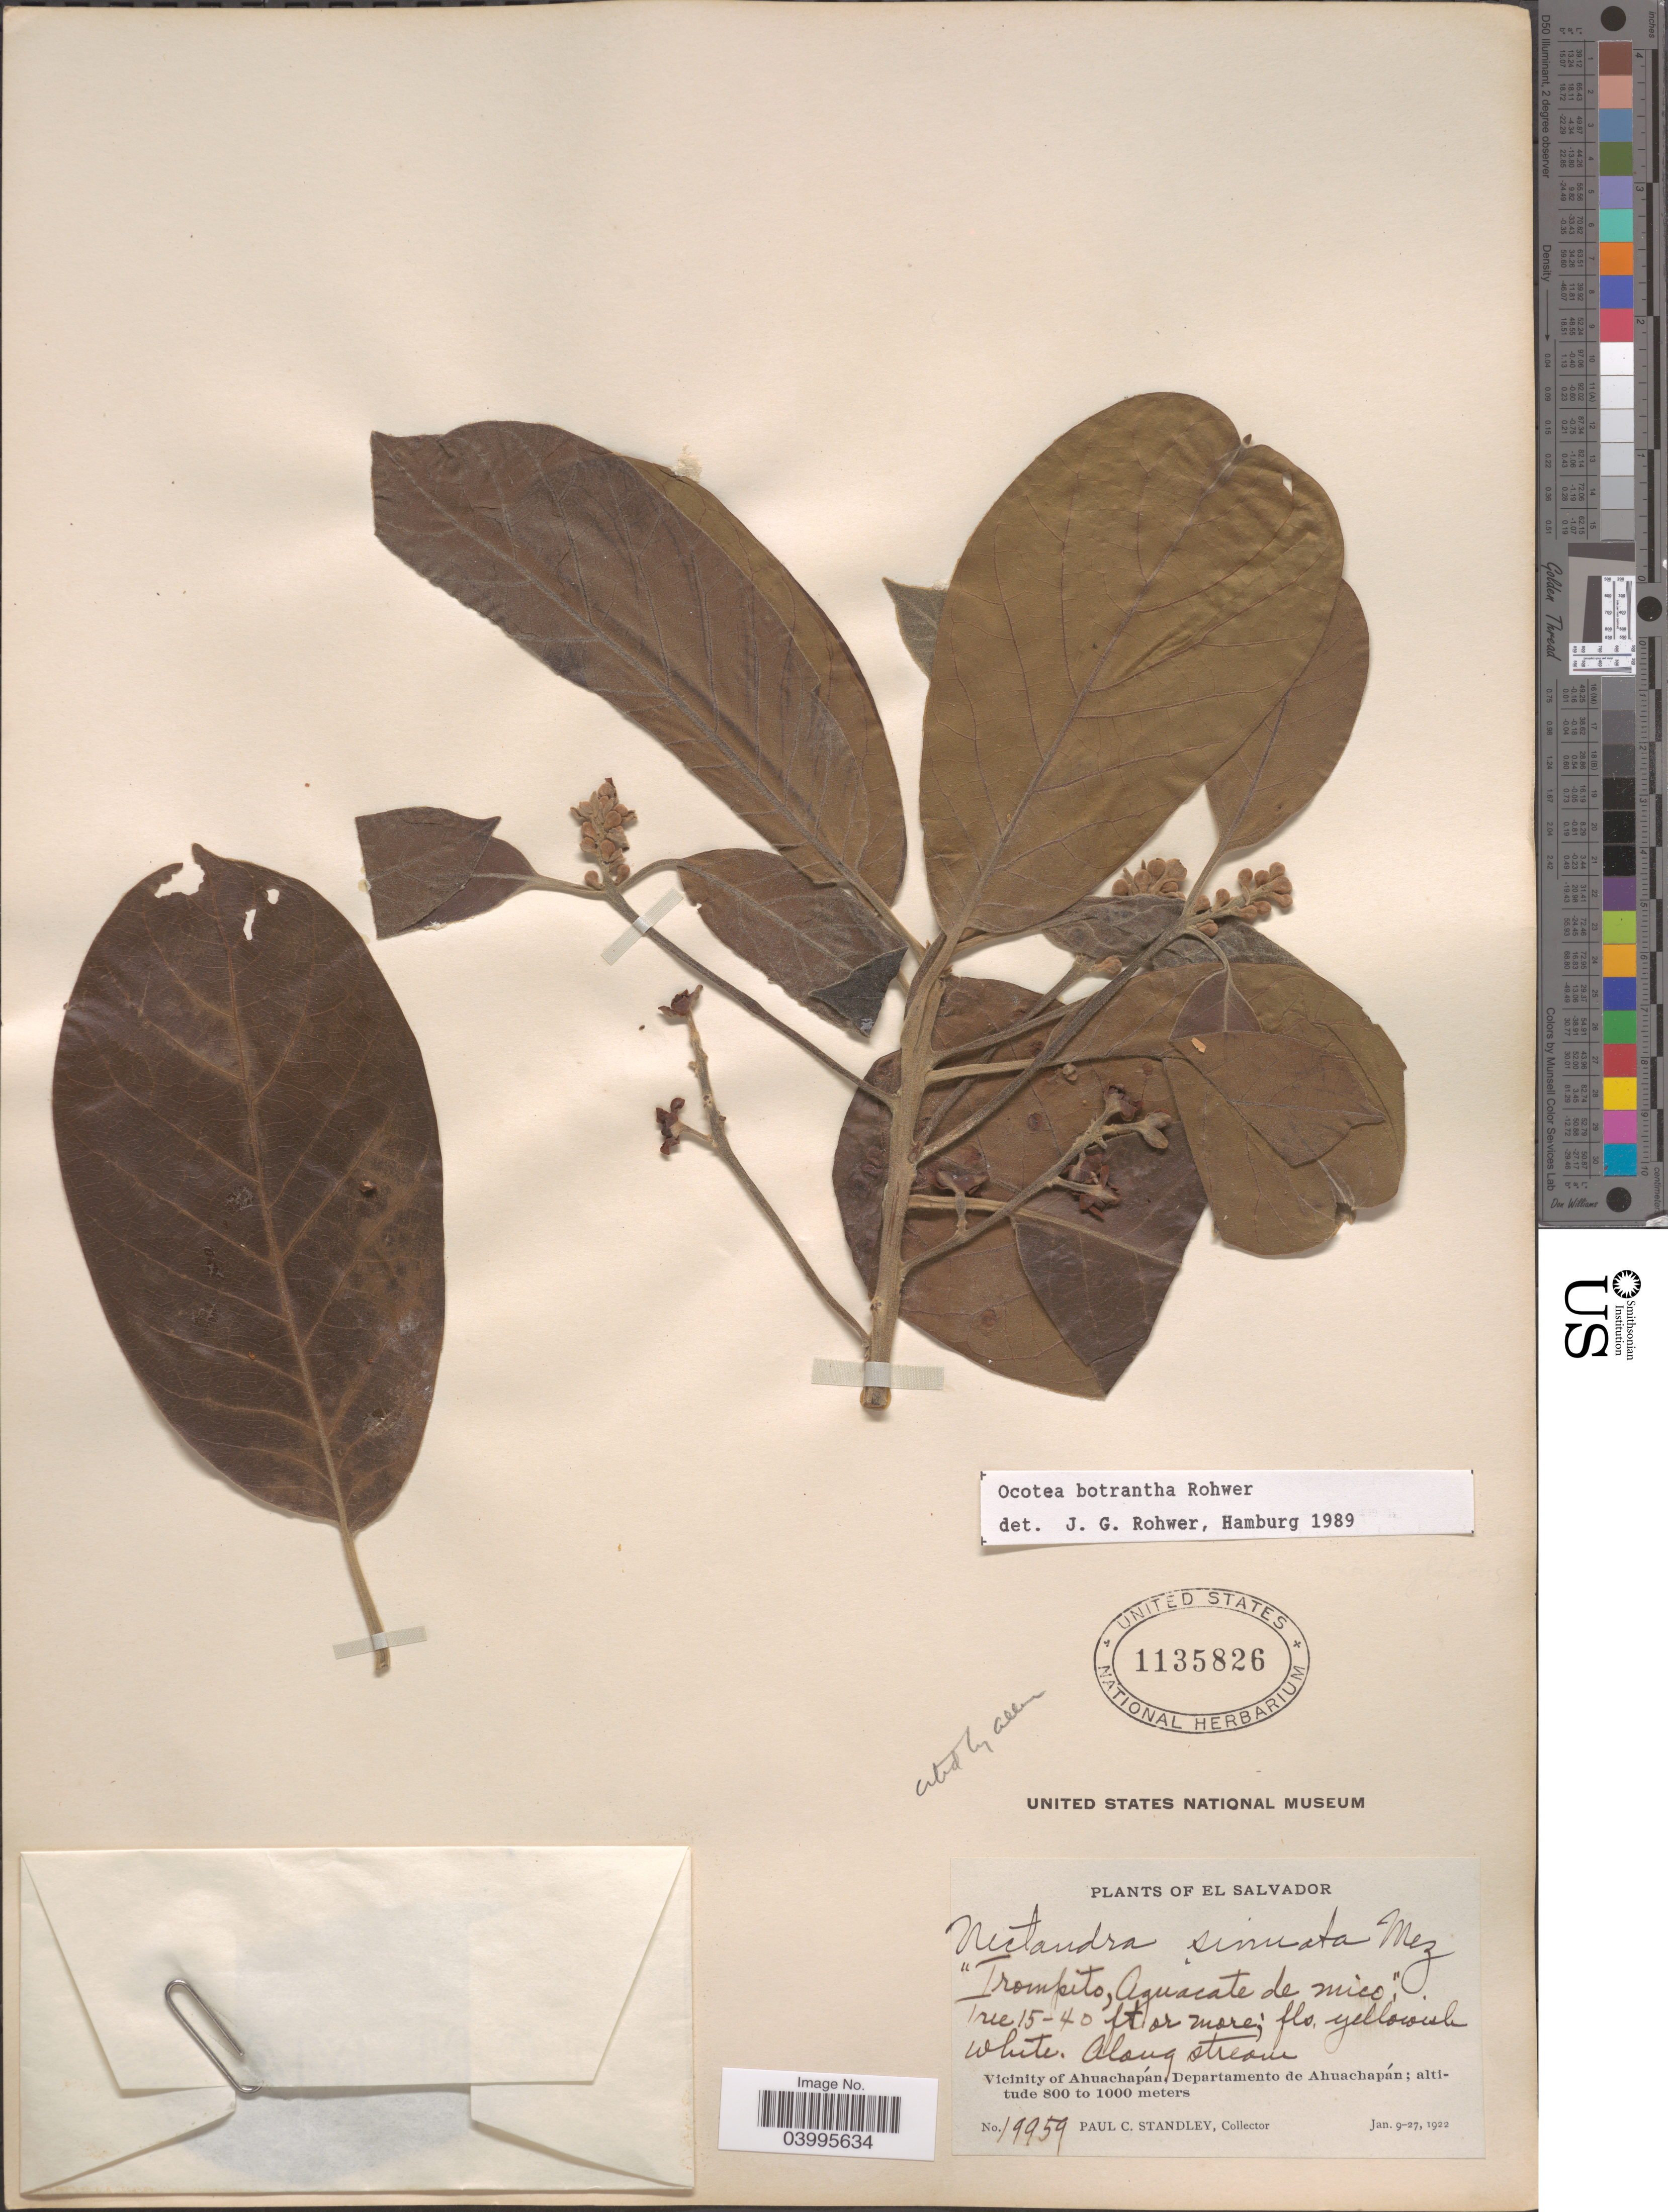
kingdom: Plantae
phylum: Tracheophyta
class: Magnoliopsida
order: Laurales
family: Lauraceae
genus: Ocotea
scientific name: Ocotea botrantha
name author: Rohwer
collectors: P. C. Standley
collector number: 19959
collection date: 1922-01-09/1922-01-27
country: El Salvador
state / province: Ahuachapan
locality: Along stream. Vicinity of Ahuachapán, Departamento de Ahuachapán.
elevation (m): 800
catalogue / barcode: US 1135826